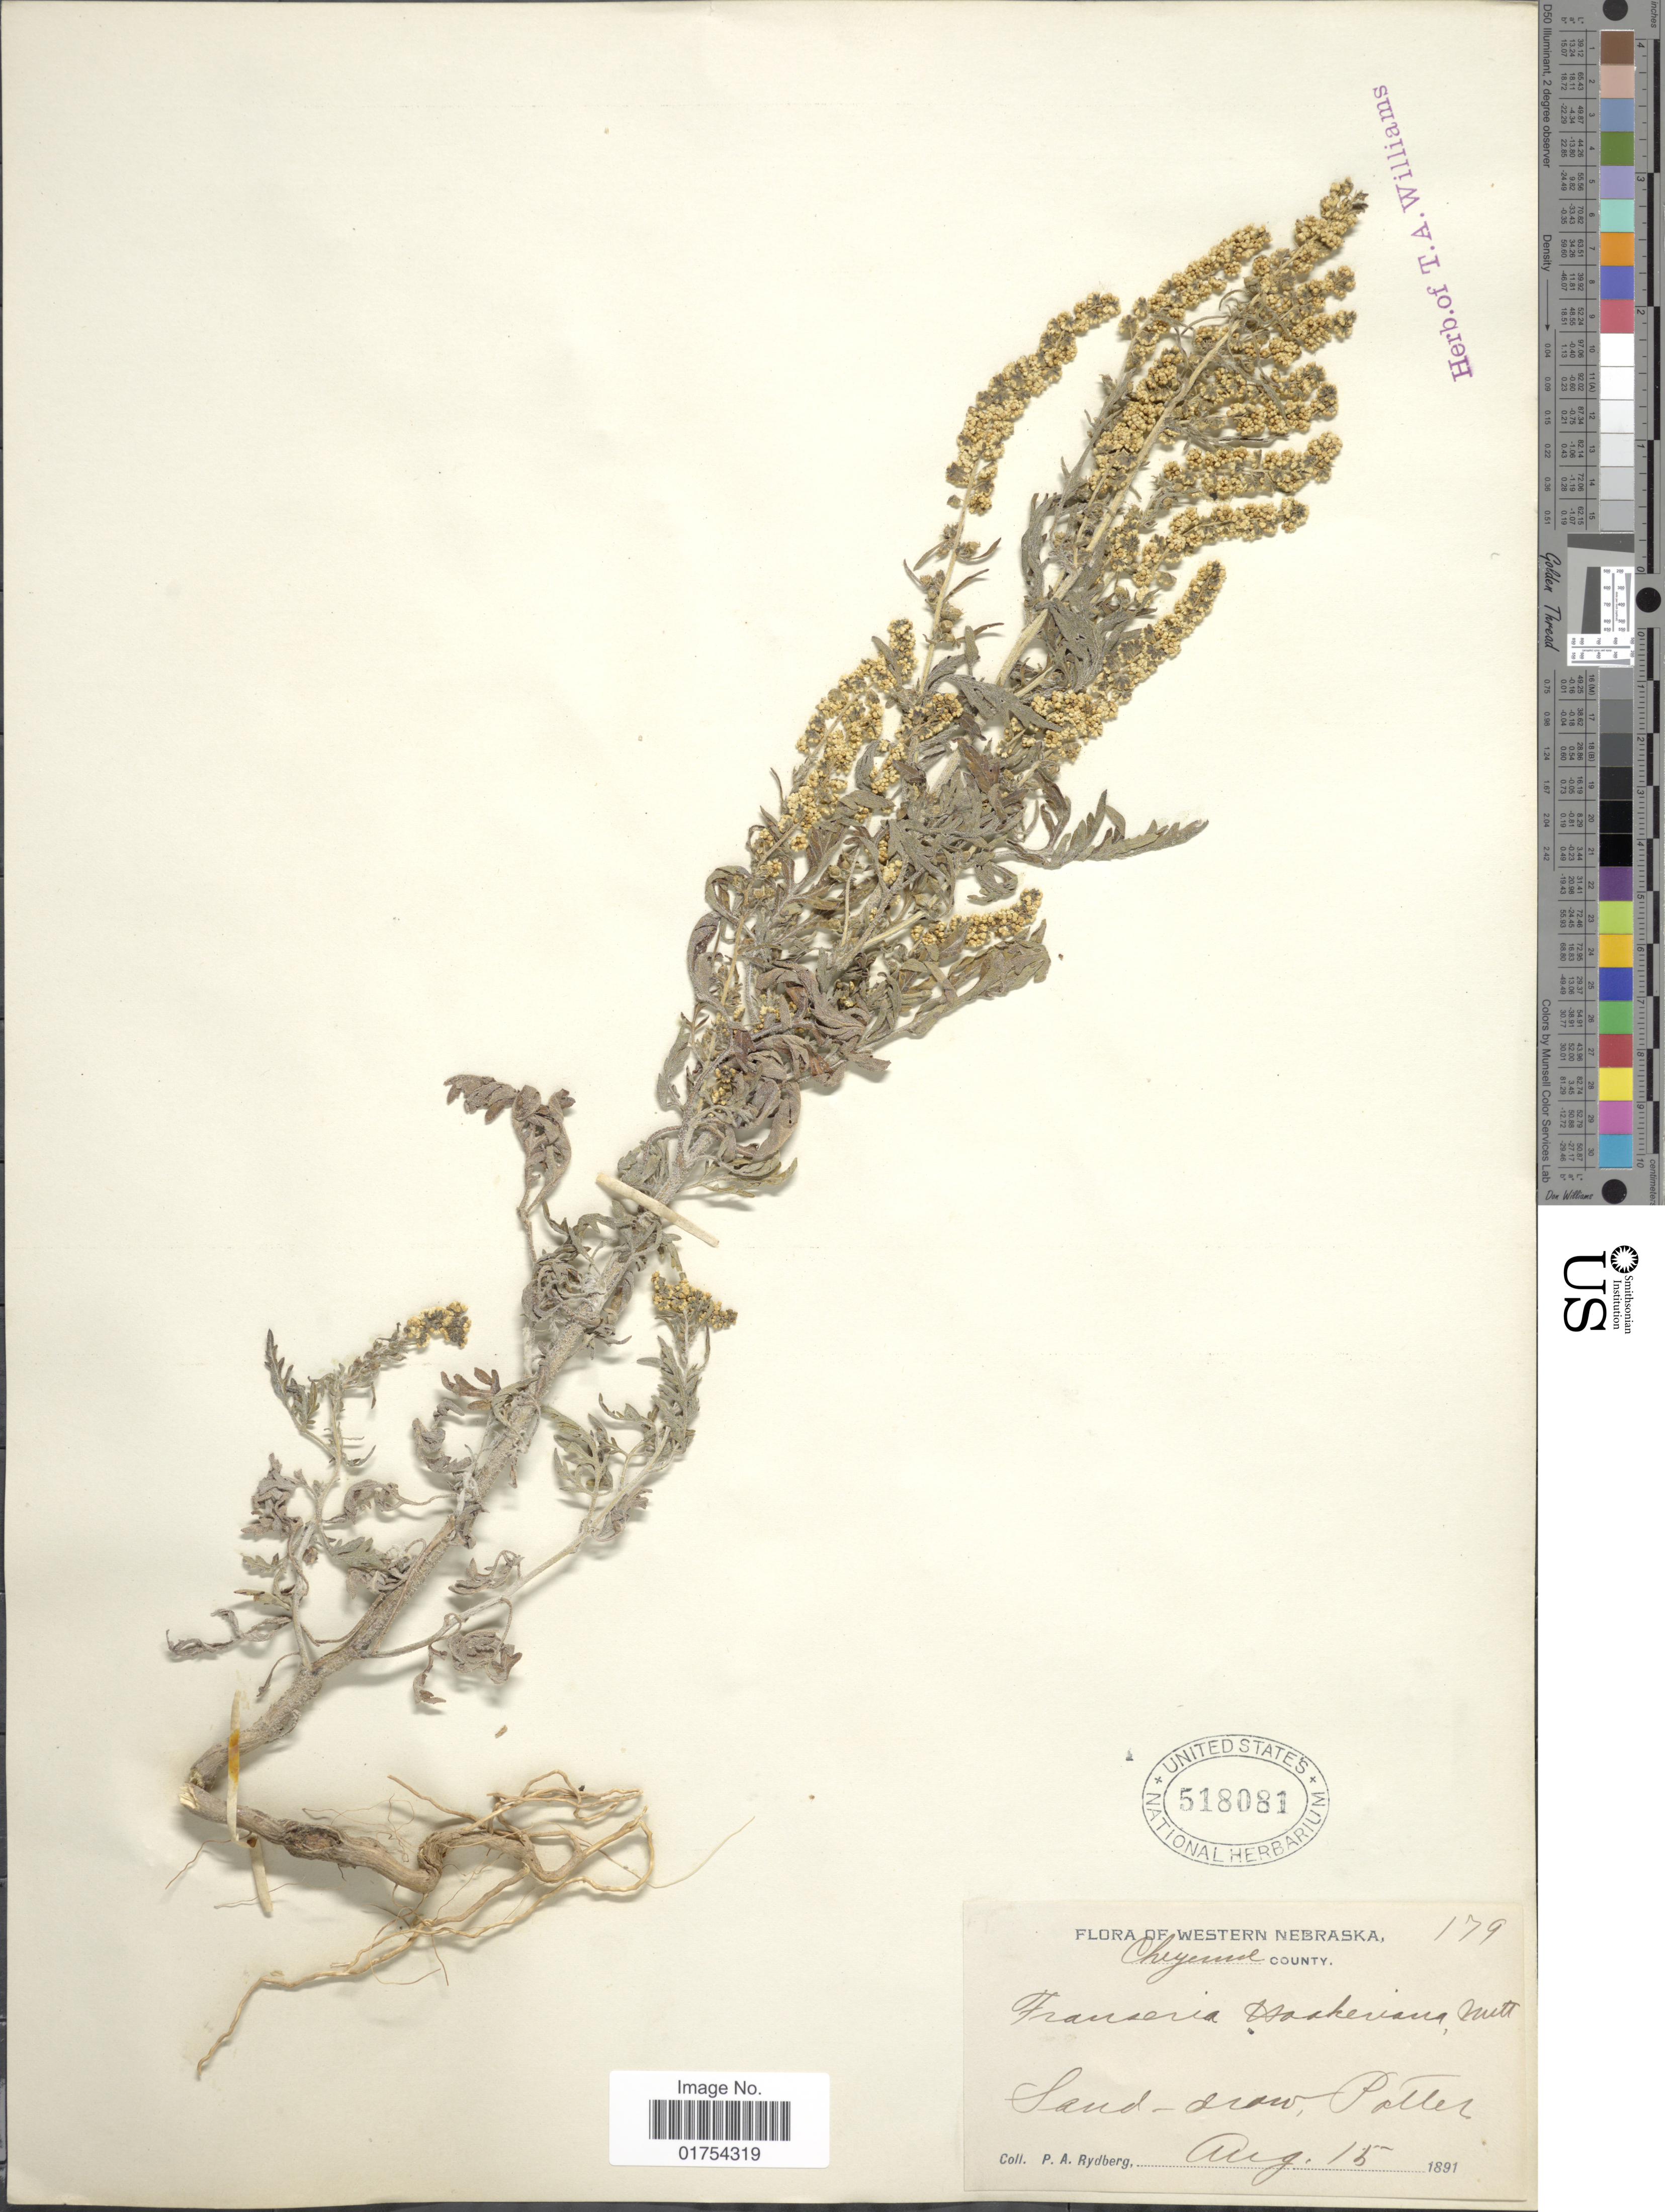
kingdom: Plantae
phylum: Tracheophyta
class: Magnoliopsida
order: Asterales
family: Asteraceae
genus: Franseria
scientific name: Franseria acanthicarpa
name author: Coville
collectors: P. A. Rydberg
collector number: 179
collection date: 1891-08-15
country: United States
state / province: Nebraska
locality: Western Nebraska, Cheyenne County, Potter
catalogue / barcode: US 518081